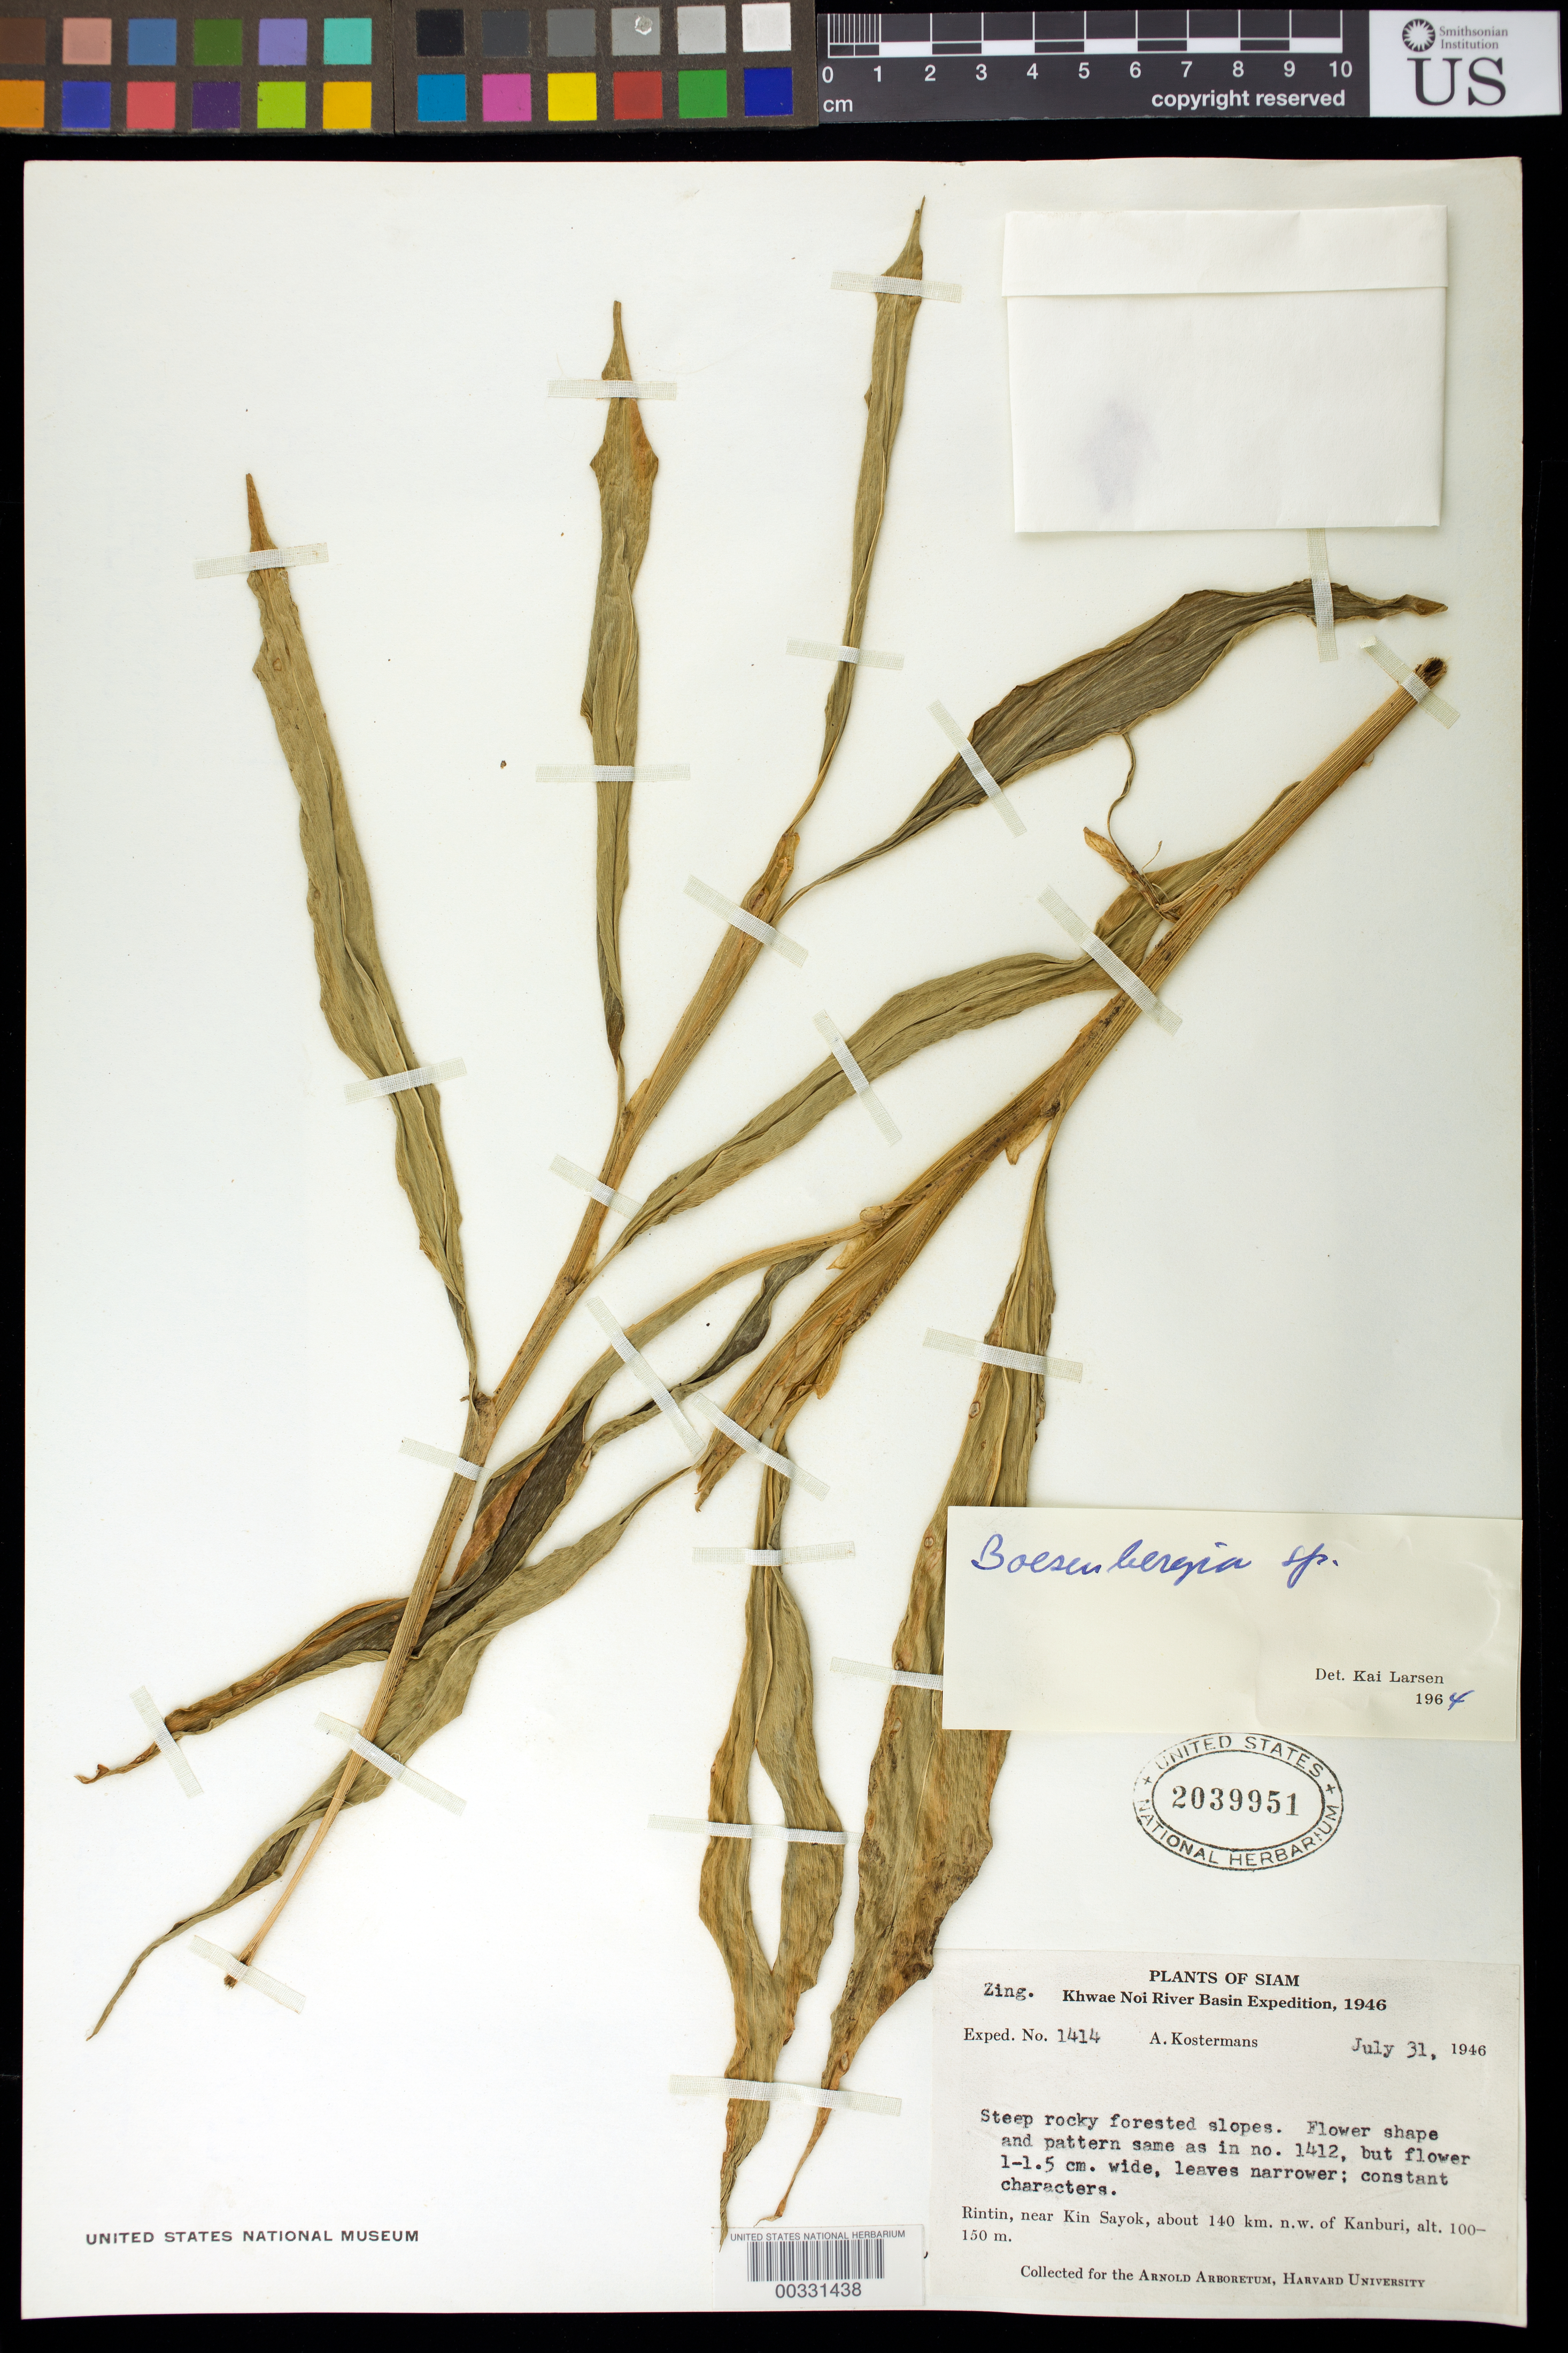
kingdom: Plantae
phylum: Tracheophyta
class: Liliopsida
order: Zingiberales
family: Zingiberaceae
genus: Boesenbergia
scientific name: Boesenbergia sp.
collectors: A. J. G. Kostermans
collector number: Exped 1414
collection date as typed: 31 Jul 1946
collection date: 1946-07-31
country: Thailand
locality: Khwae noi river basin expedition, rintin, near kin sayok, about 140 km nw of kanburi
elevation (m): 100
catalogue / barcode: US 2039951